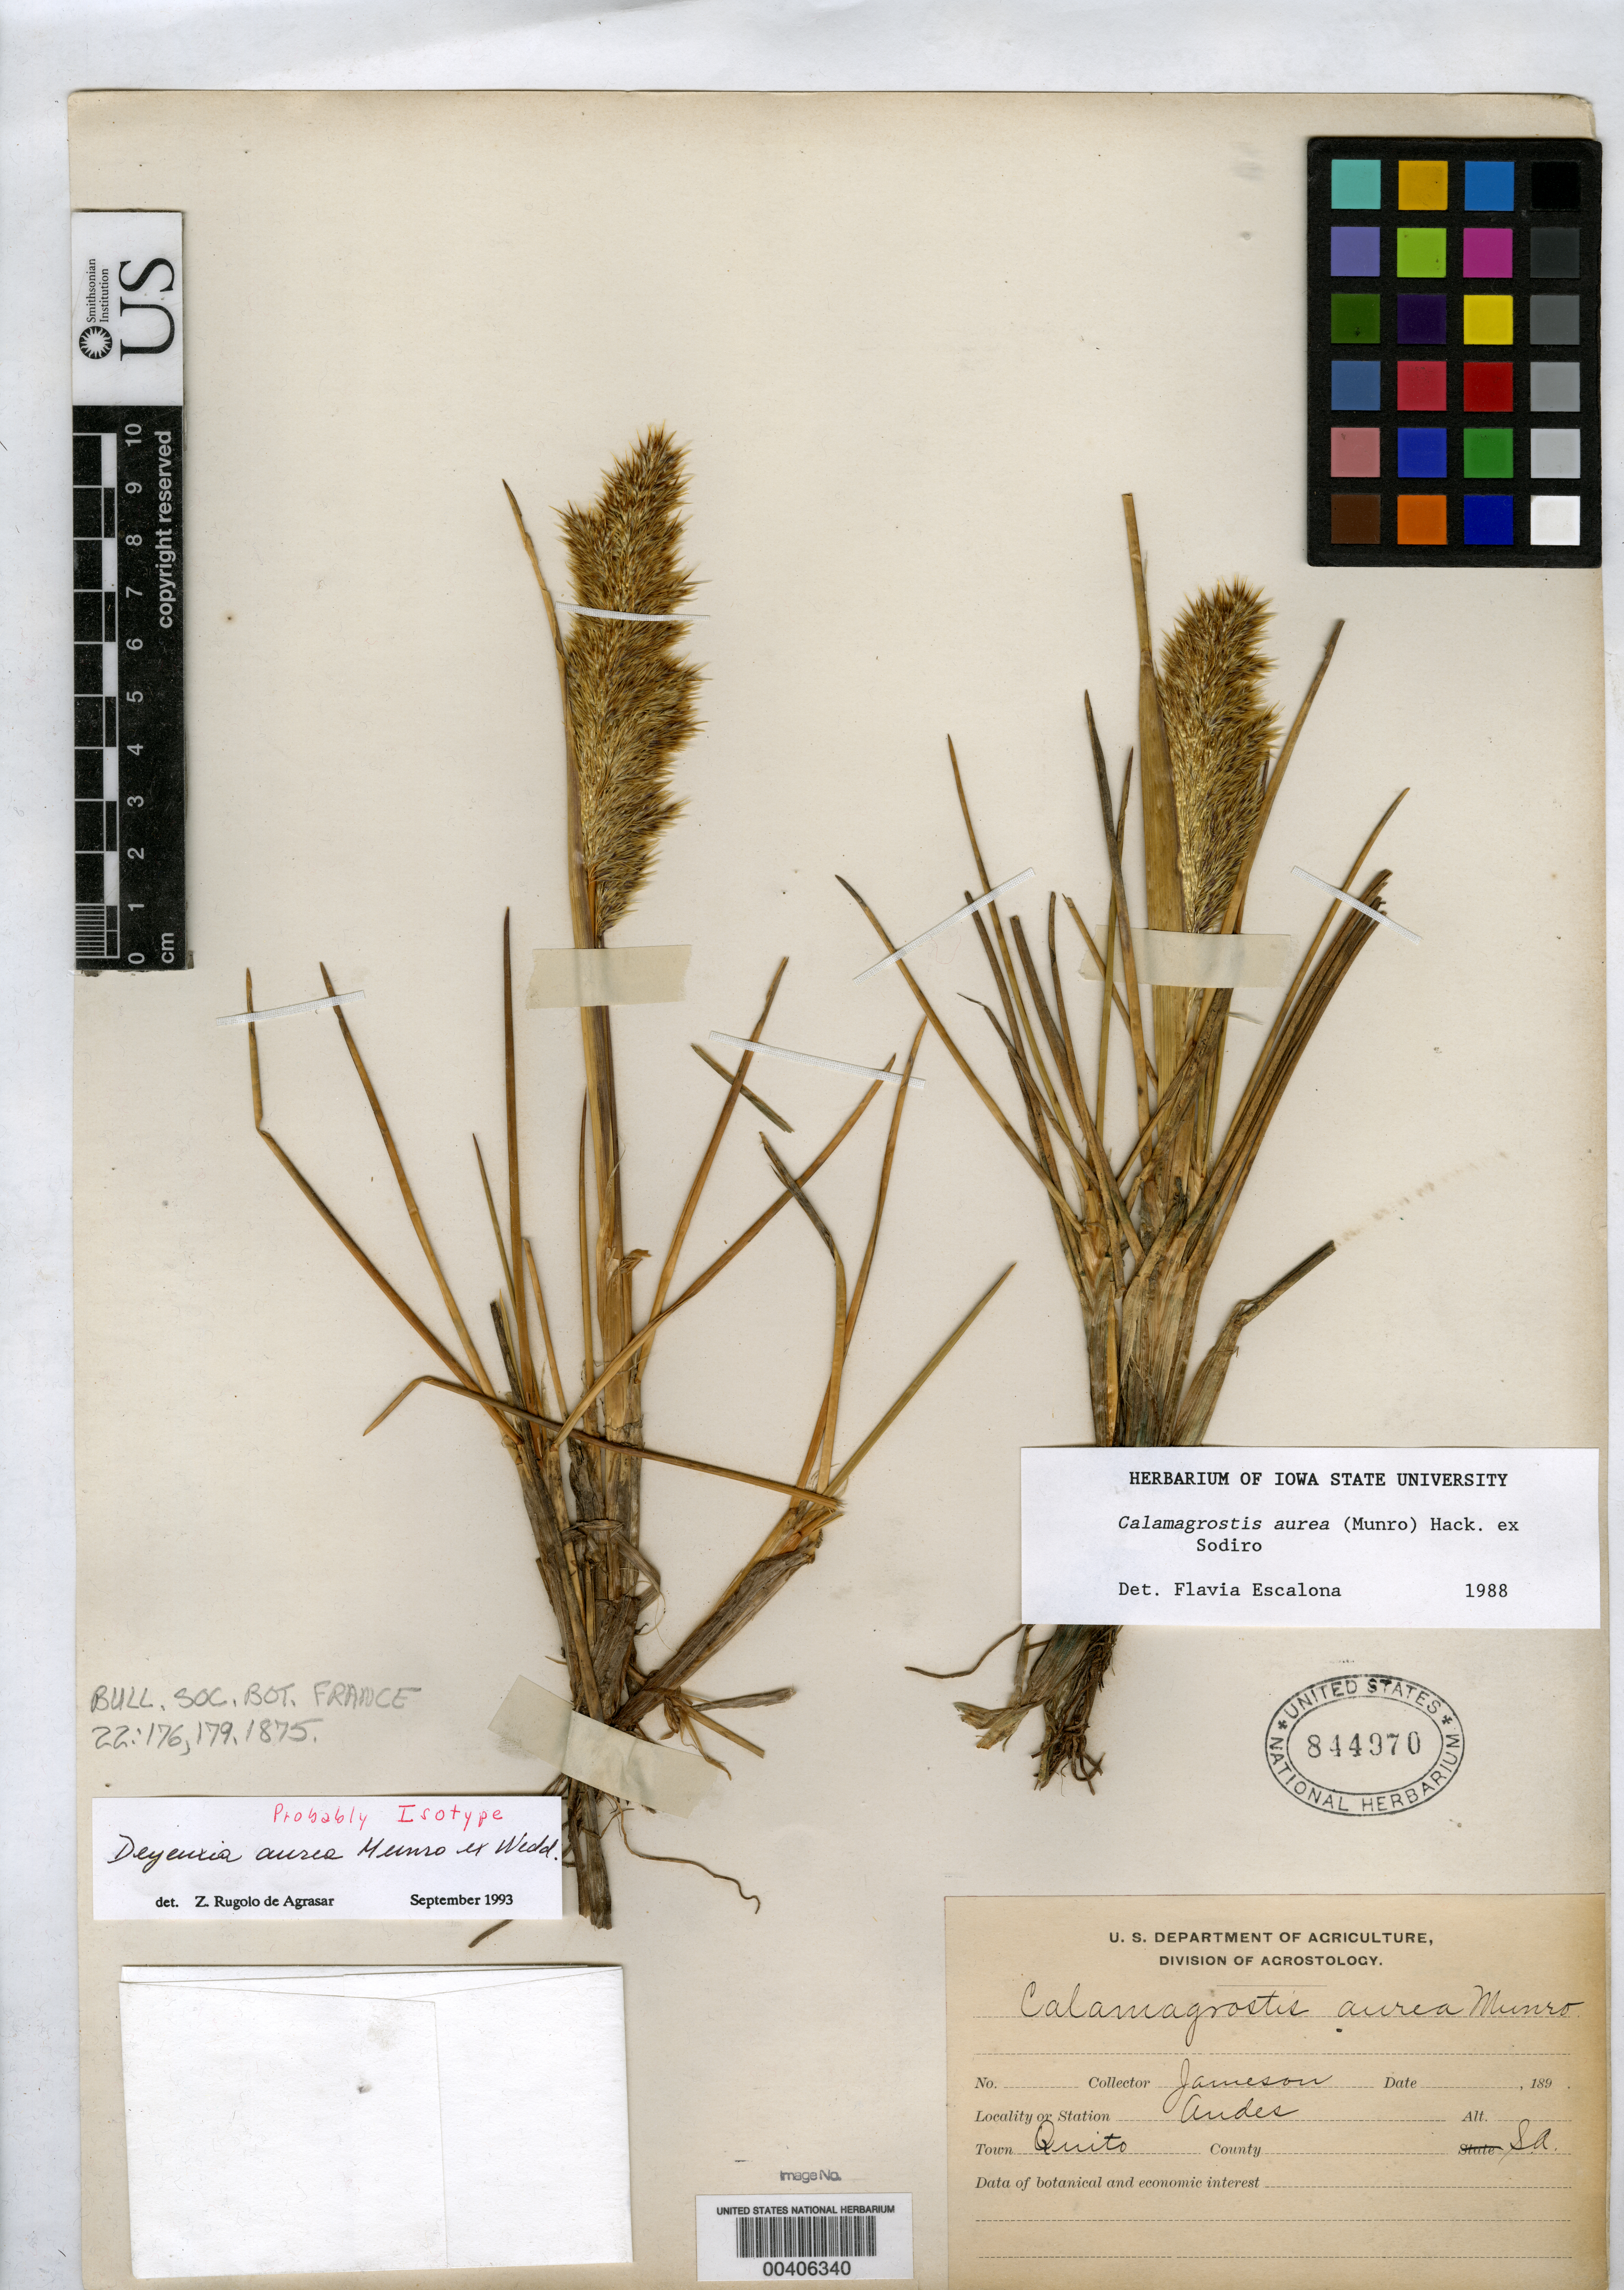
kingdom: Plantae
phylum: Tracheophyta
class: Liliopsida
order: Poales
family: Poaceae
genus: Deyeuxia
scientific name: Deyeuxia aurea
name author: Munro ex Wedd.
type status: Possible Isotype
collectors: W. Jameson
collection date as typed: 1850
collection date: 1850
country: Ecuador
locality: Quito, Andes.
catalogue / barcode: US 844970